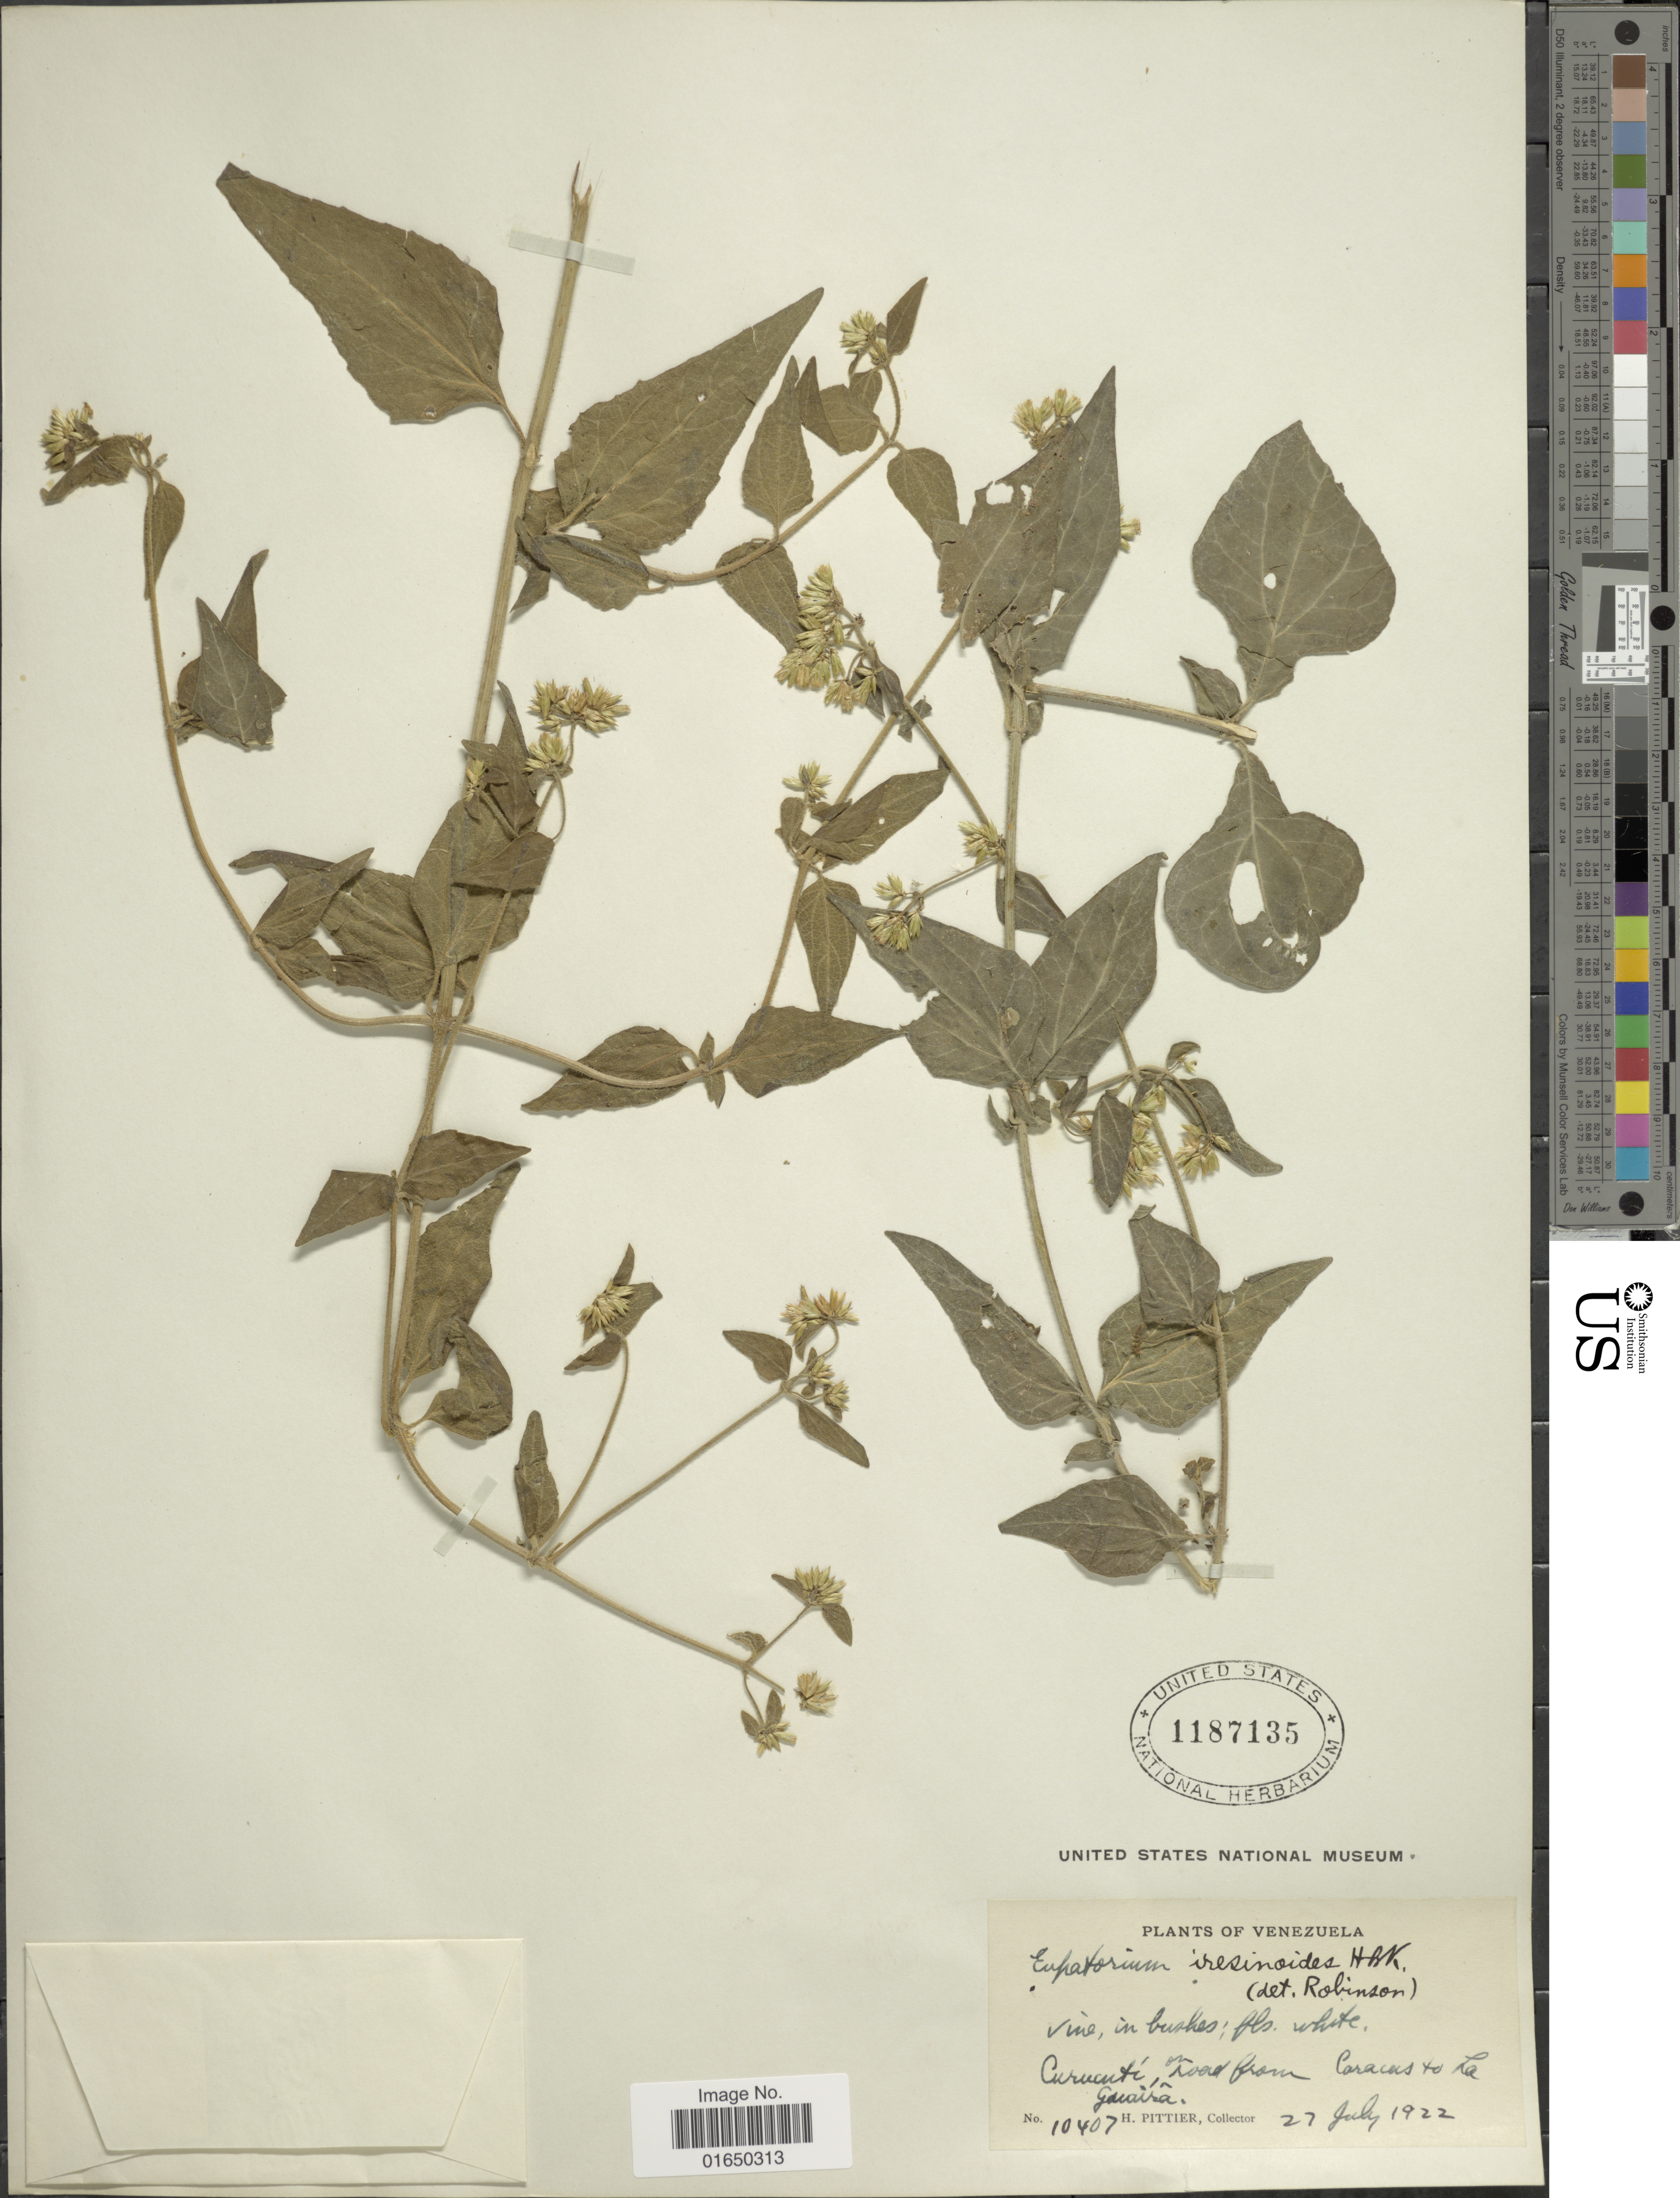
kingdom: Plantae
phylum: Tracheophyta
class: Magnoliopsida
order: Asterales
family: Asteraceae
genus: Condylidium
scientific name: Condylidium iresinoides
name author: (Kunth) R.M. King & H. Rob.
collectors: H. F. Pittier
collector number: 10407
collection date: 1922-07-27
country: Venezuela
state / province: Vargas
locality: Curucuti, Road from Caracas to La Guaira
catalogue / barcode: US 1187135